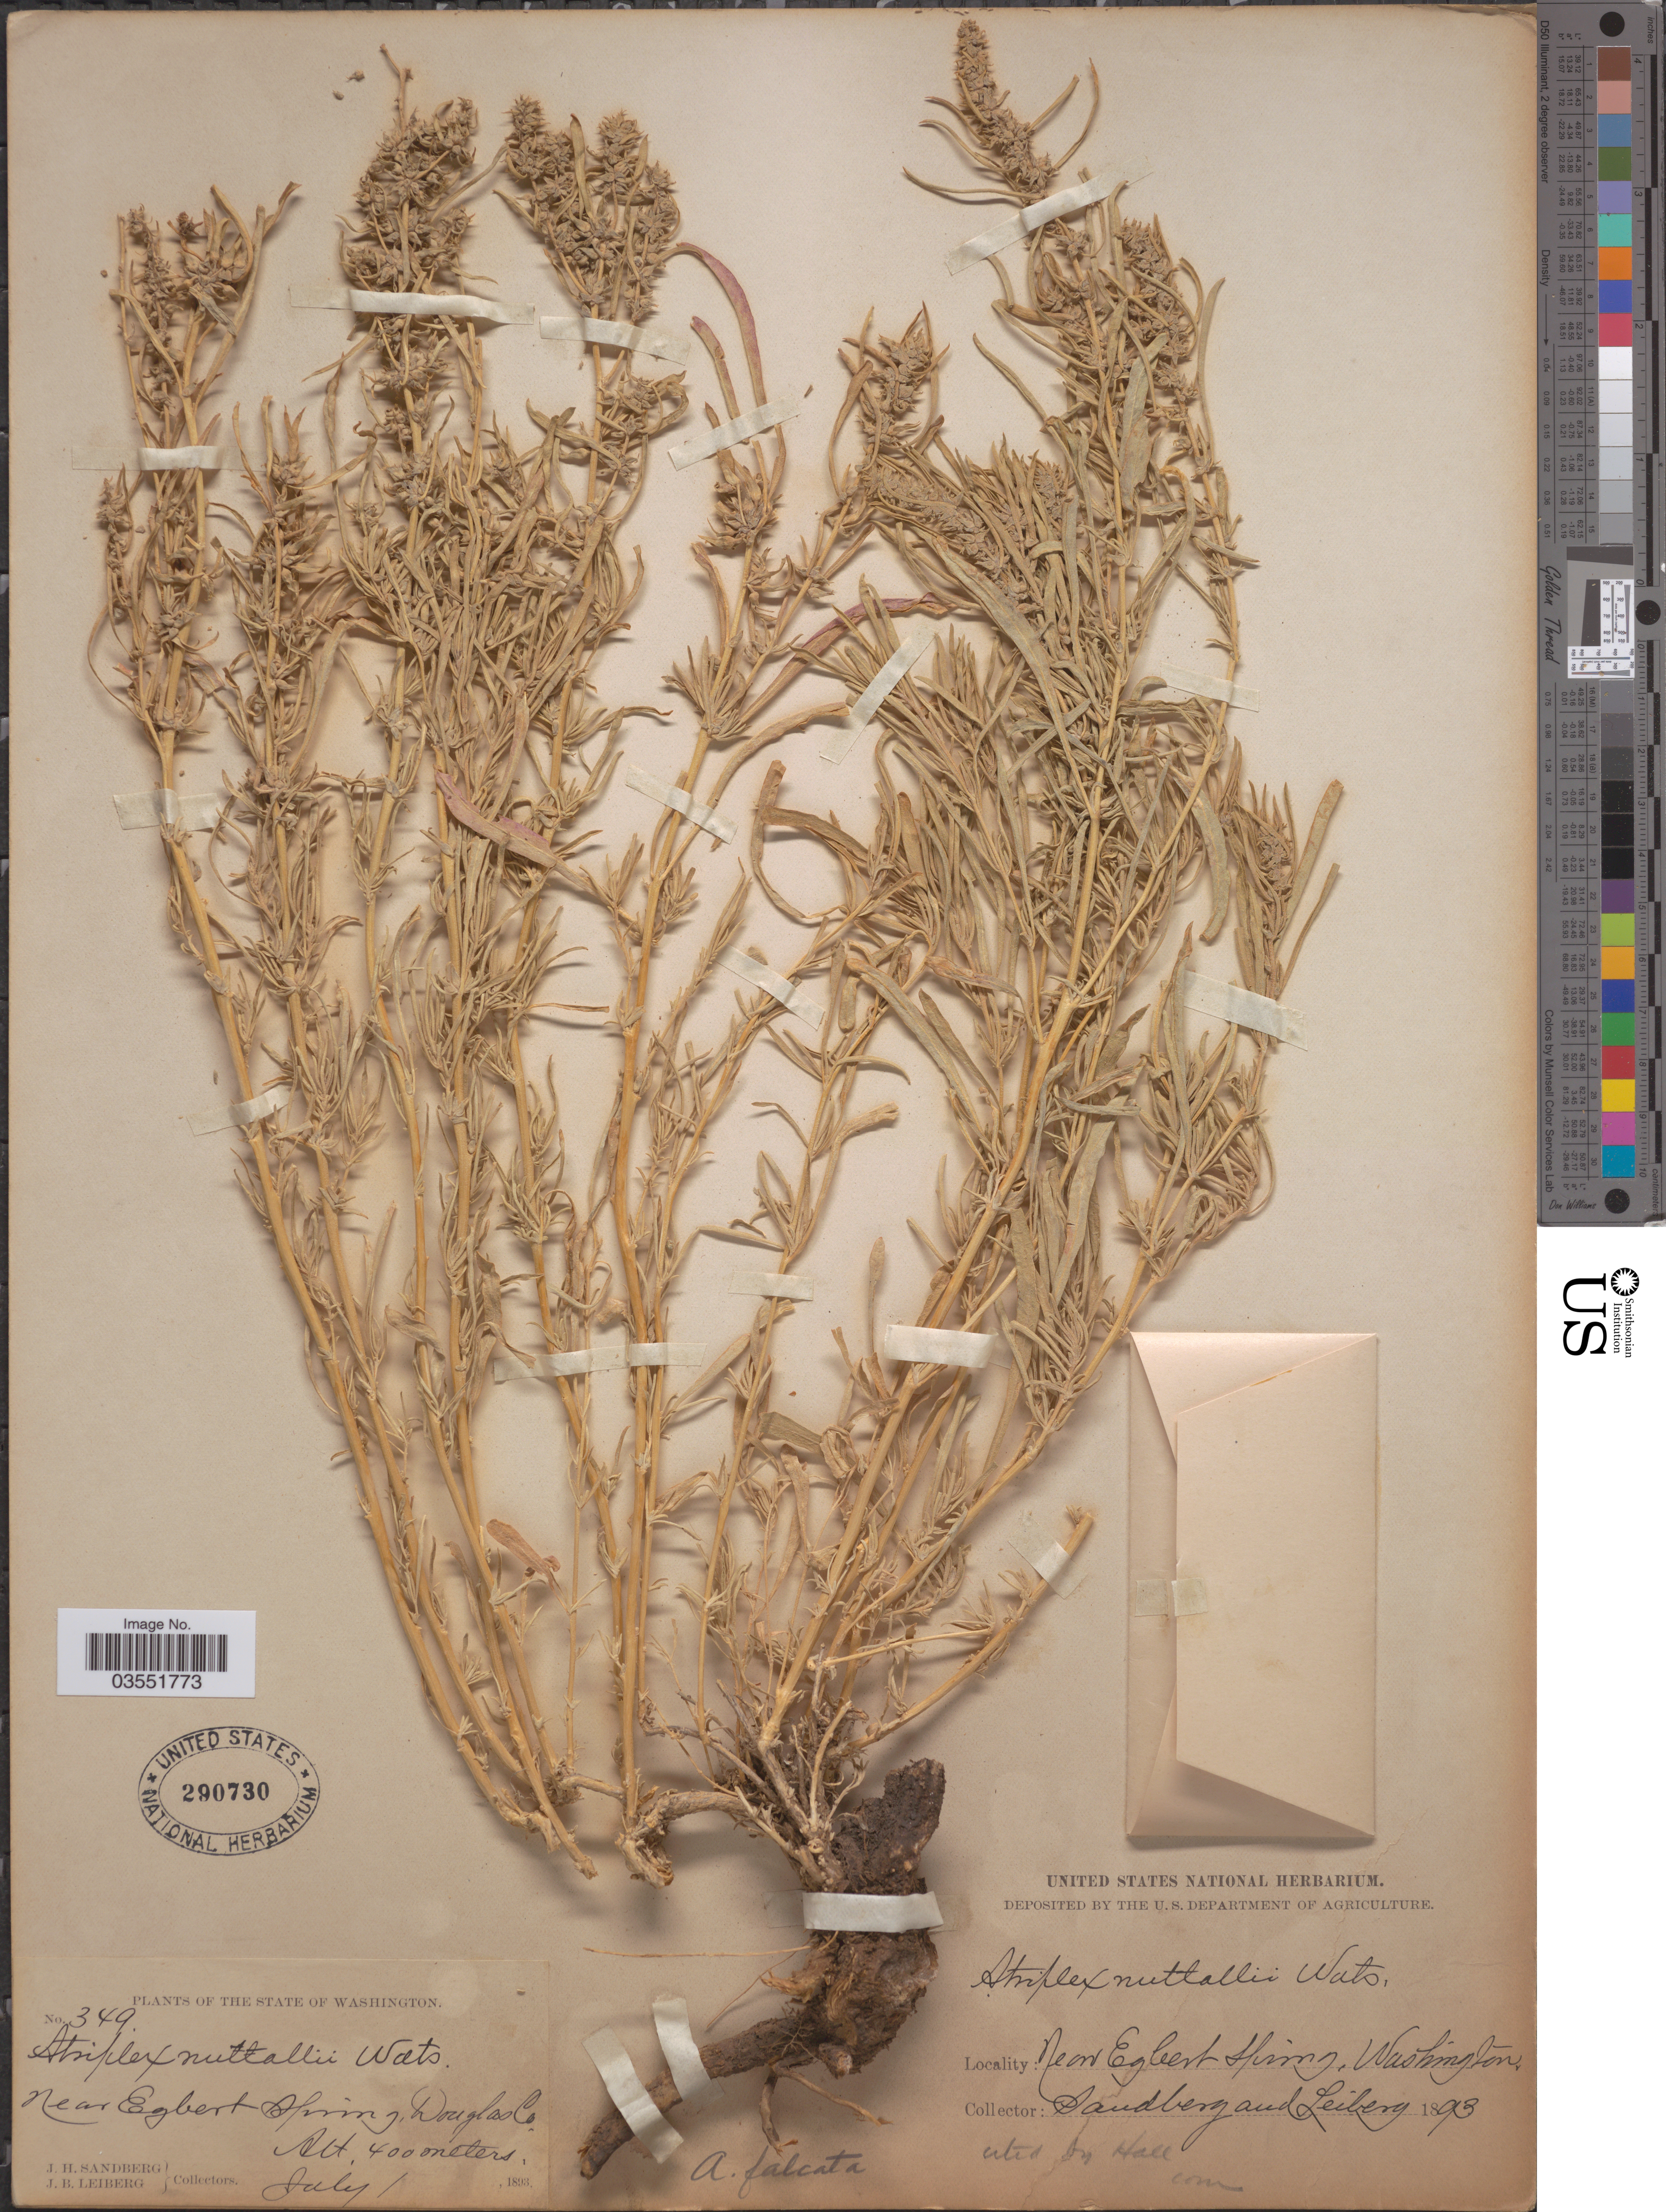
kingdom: Plantae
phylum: Tracheophyta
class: Magnoliopsida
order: Caryophyllales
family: Amaranthaceae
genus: Atriplex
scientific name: Atriplex falcata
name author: (M.E. Jones) Standl.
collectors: J. H. Sandberg & J. B. Leiberg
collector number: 349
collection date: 1893-07-01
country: United States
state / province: Washington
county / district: Douglas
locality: Near Egbert Spring, Douglas Co.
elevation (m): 400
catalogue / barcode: US 290730